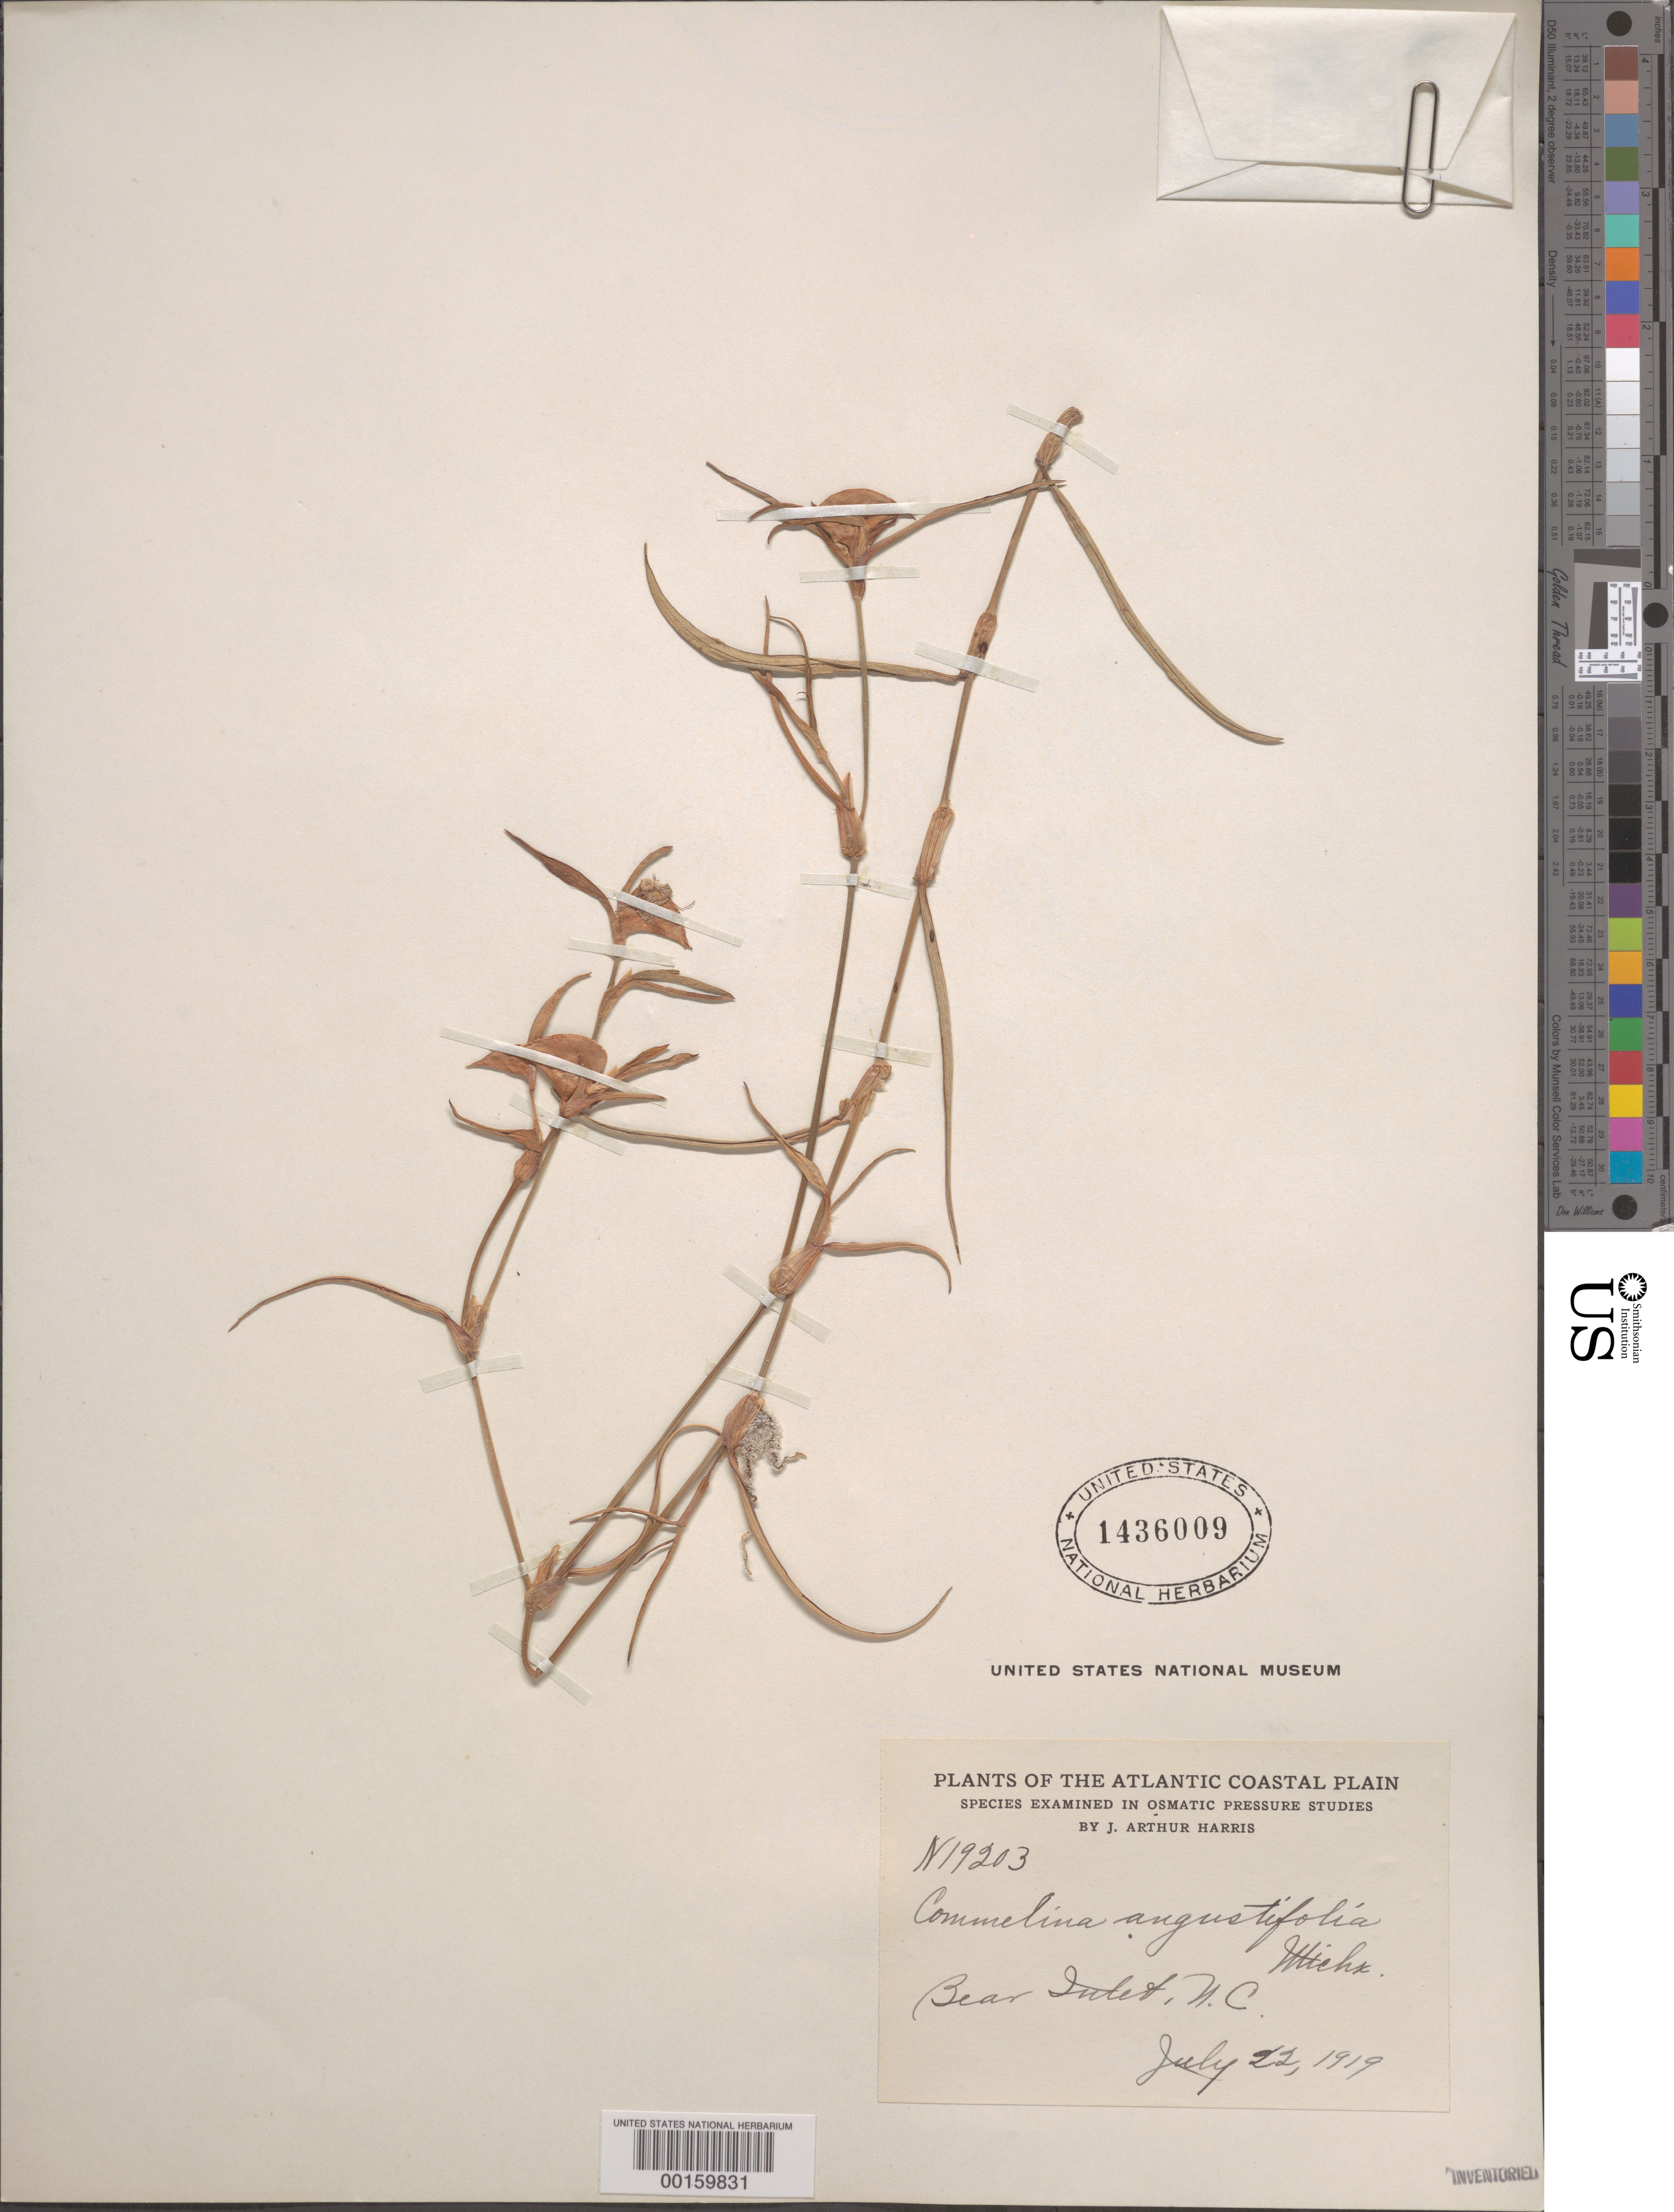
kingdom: Plantae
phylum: Tracheophyta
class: Liliopsida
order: Commelinales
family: Commelinaceae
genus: Commelina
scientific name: Commelina erecta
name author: L.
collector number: N19203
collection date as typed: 22 Jul 1919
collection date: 1919-07-22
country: United States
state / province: North Carolina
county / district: Onslow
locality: Bear inlet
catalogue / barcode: US 1436009